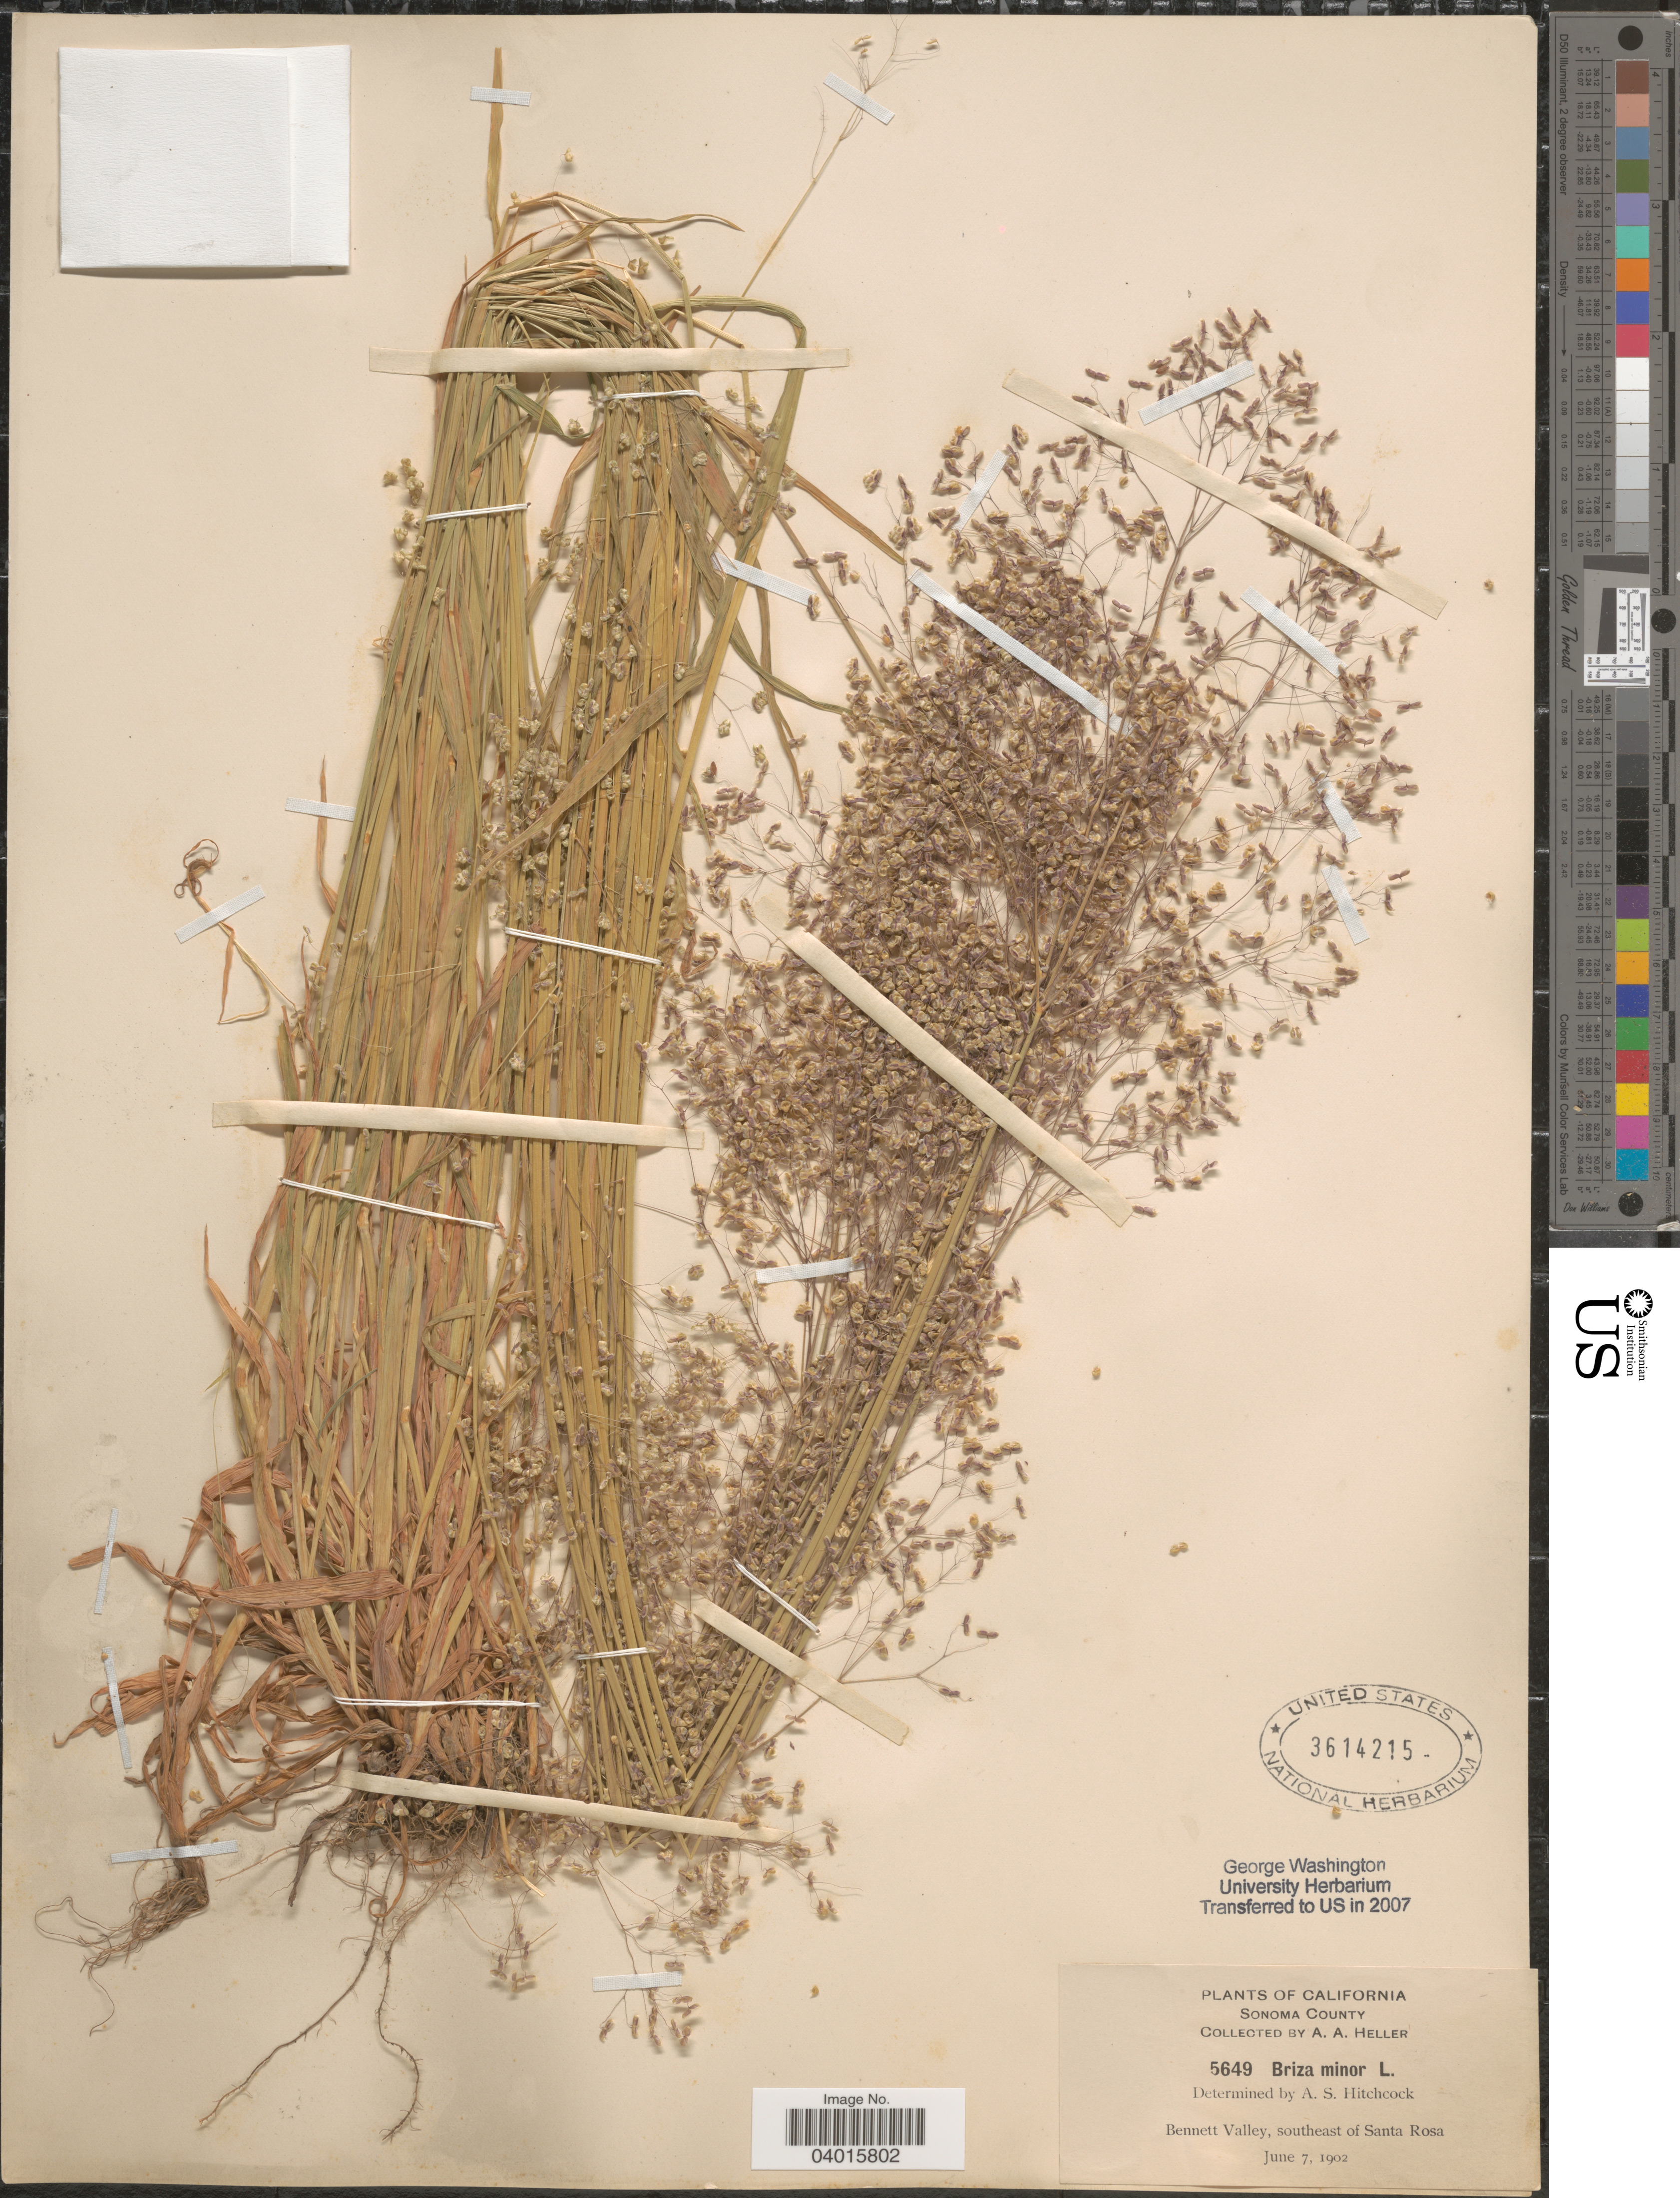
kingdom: Plantae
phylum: Tracheophyta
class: Liliopsida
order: Poales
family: Poaceae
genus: Briza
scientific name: Briza minor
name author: L.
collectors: A. A. Heller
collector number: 5649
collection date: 1902-06-07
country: United States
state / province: California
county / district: Sonoma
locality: Sonoma County. Bennett Valley, southeast of Santa Rosa.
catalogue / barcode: US 3614215